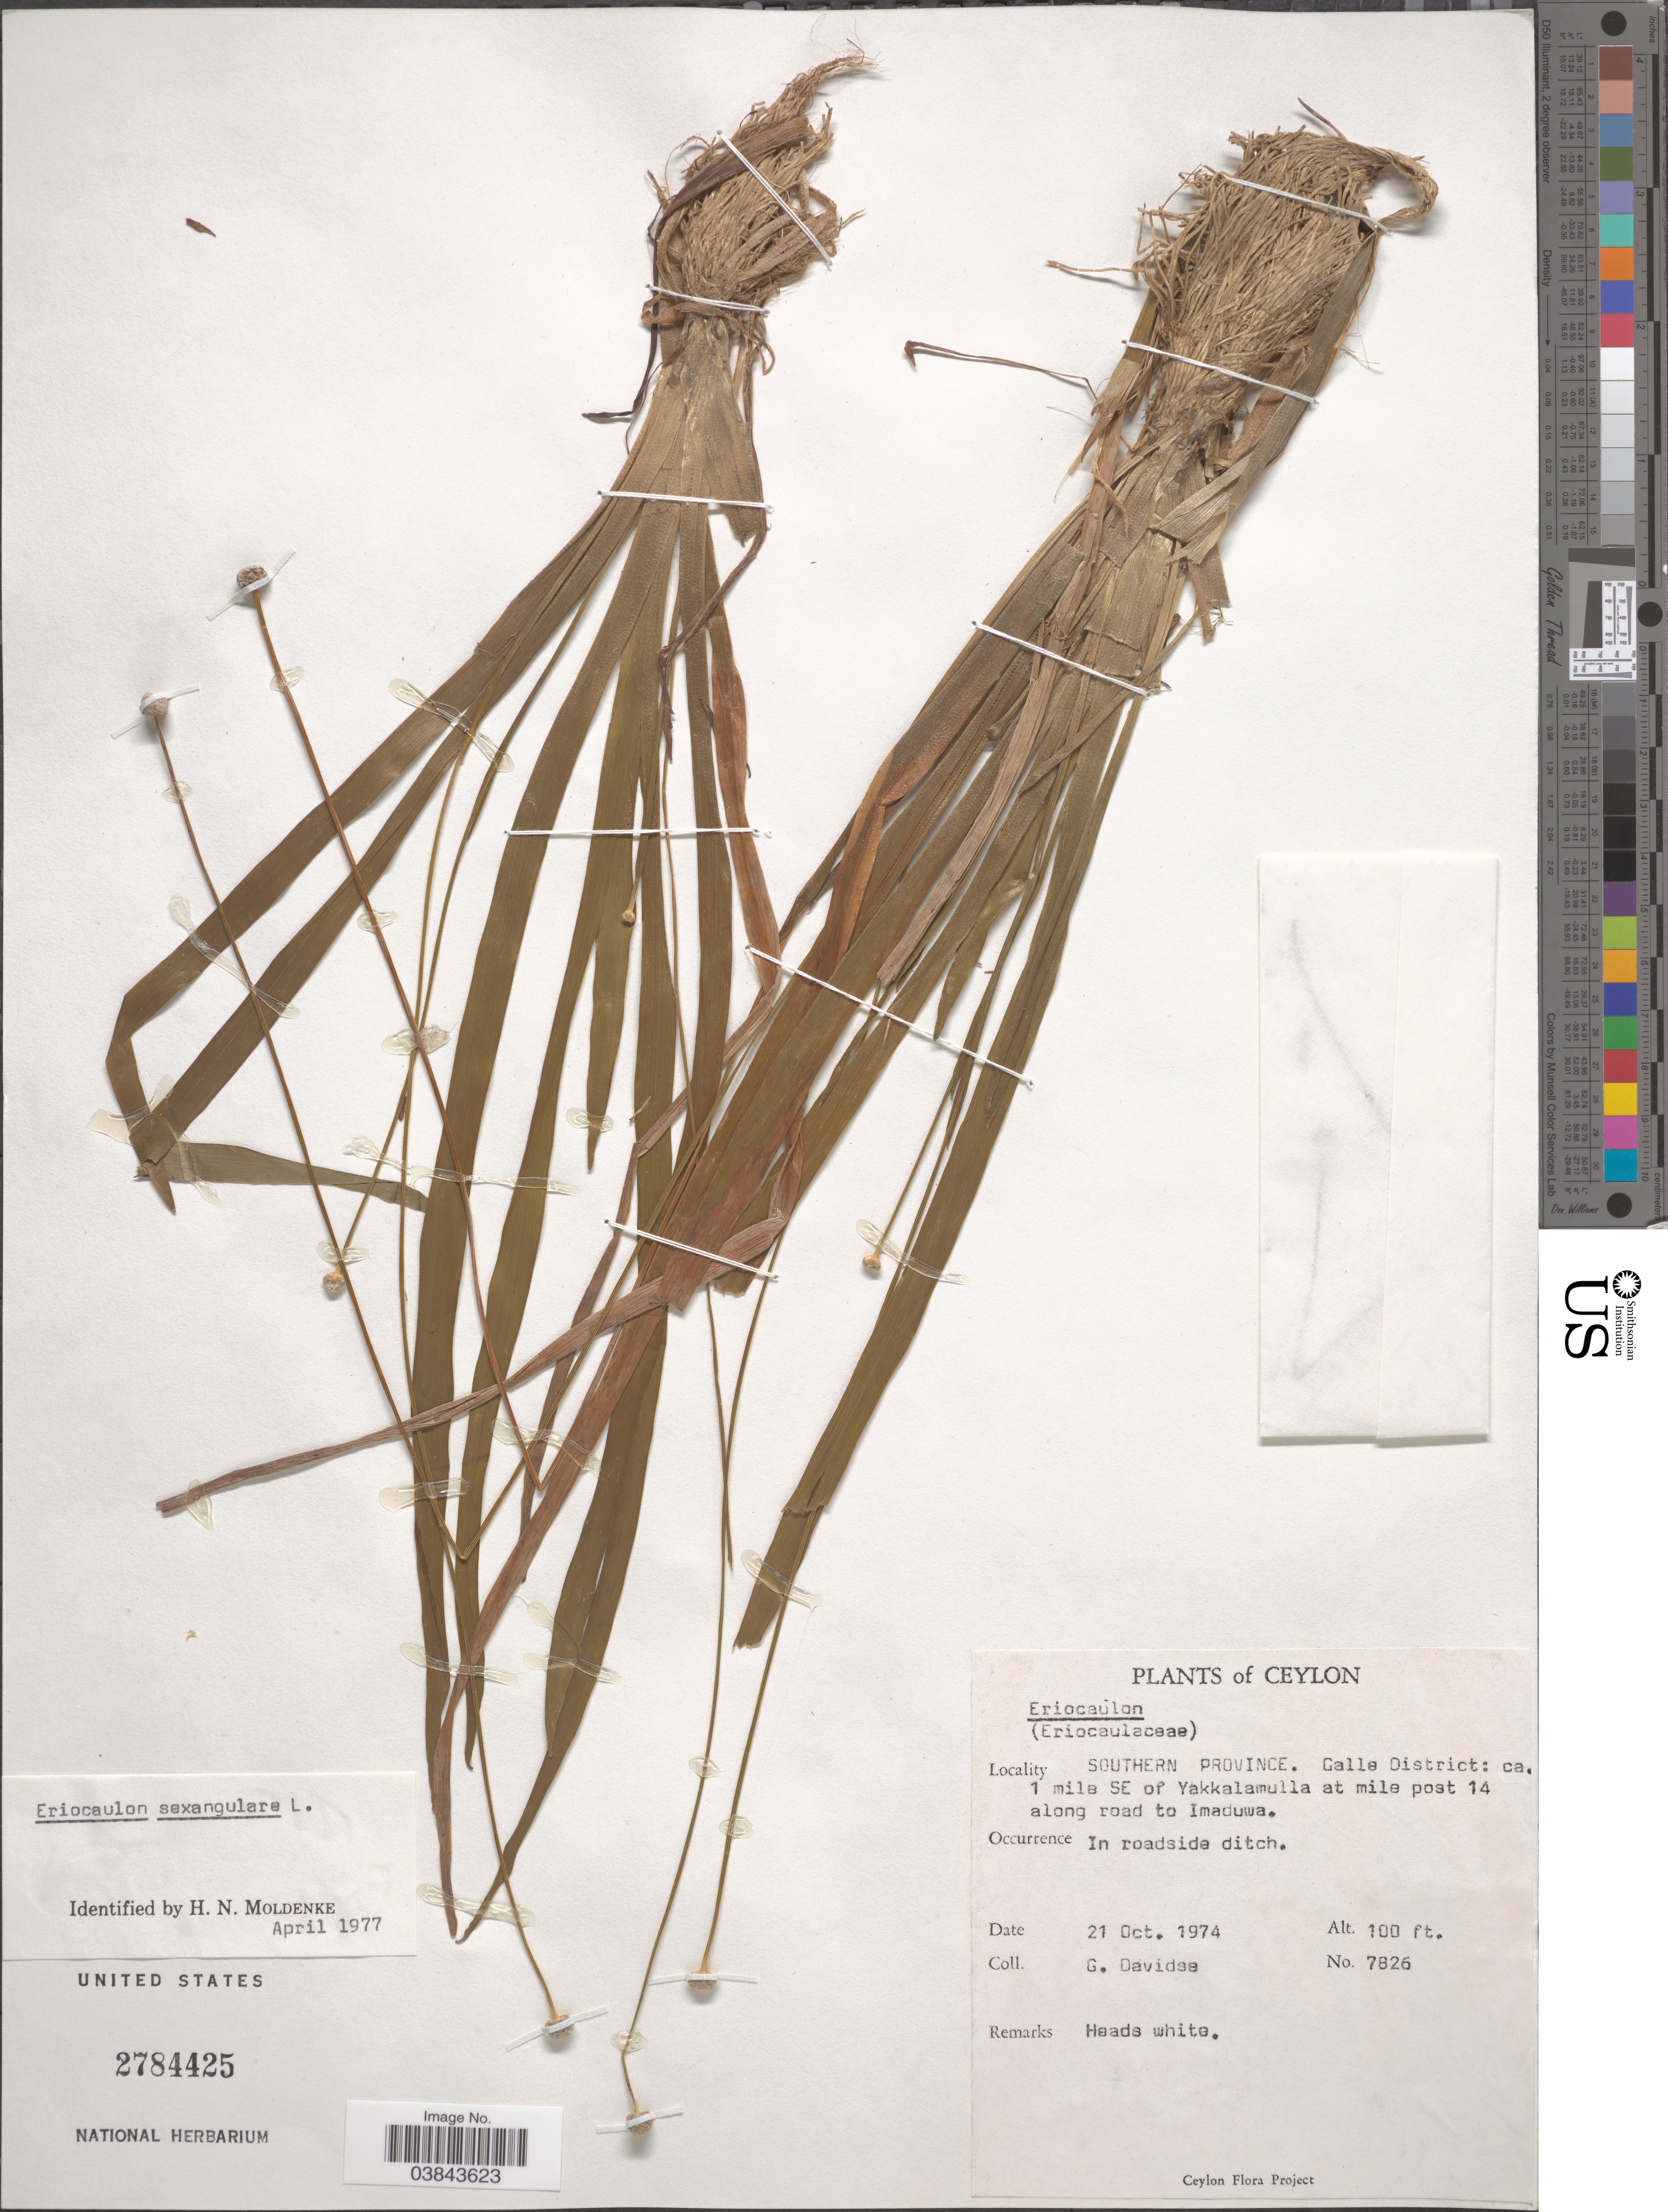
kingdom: Plantae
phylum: Tracheophyta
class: Liliopsida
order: Poales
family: Eriocaulaceae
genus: Eriocaulon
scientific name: Eriocaulon sexangulare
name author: L.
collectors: G. Davidse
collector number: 7826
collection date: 1974-10-21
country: Sri Lanka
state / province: Southern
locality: Ceylon. Galle District: ca. 1 mile SE of Yakkalamulla at mile post 14 along road to Imaduwa.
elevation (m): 30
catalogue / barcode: US 2784425